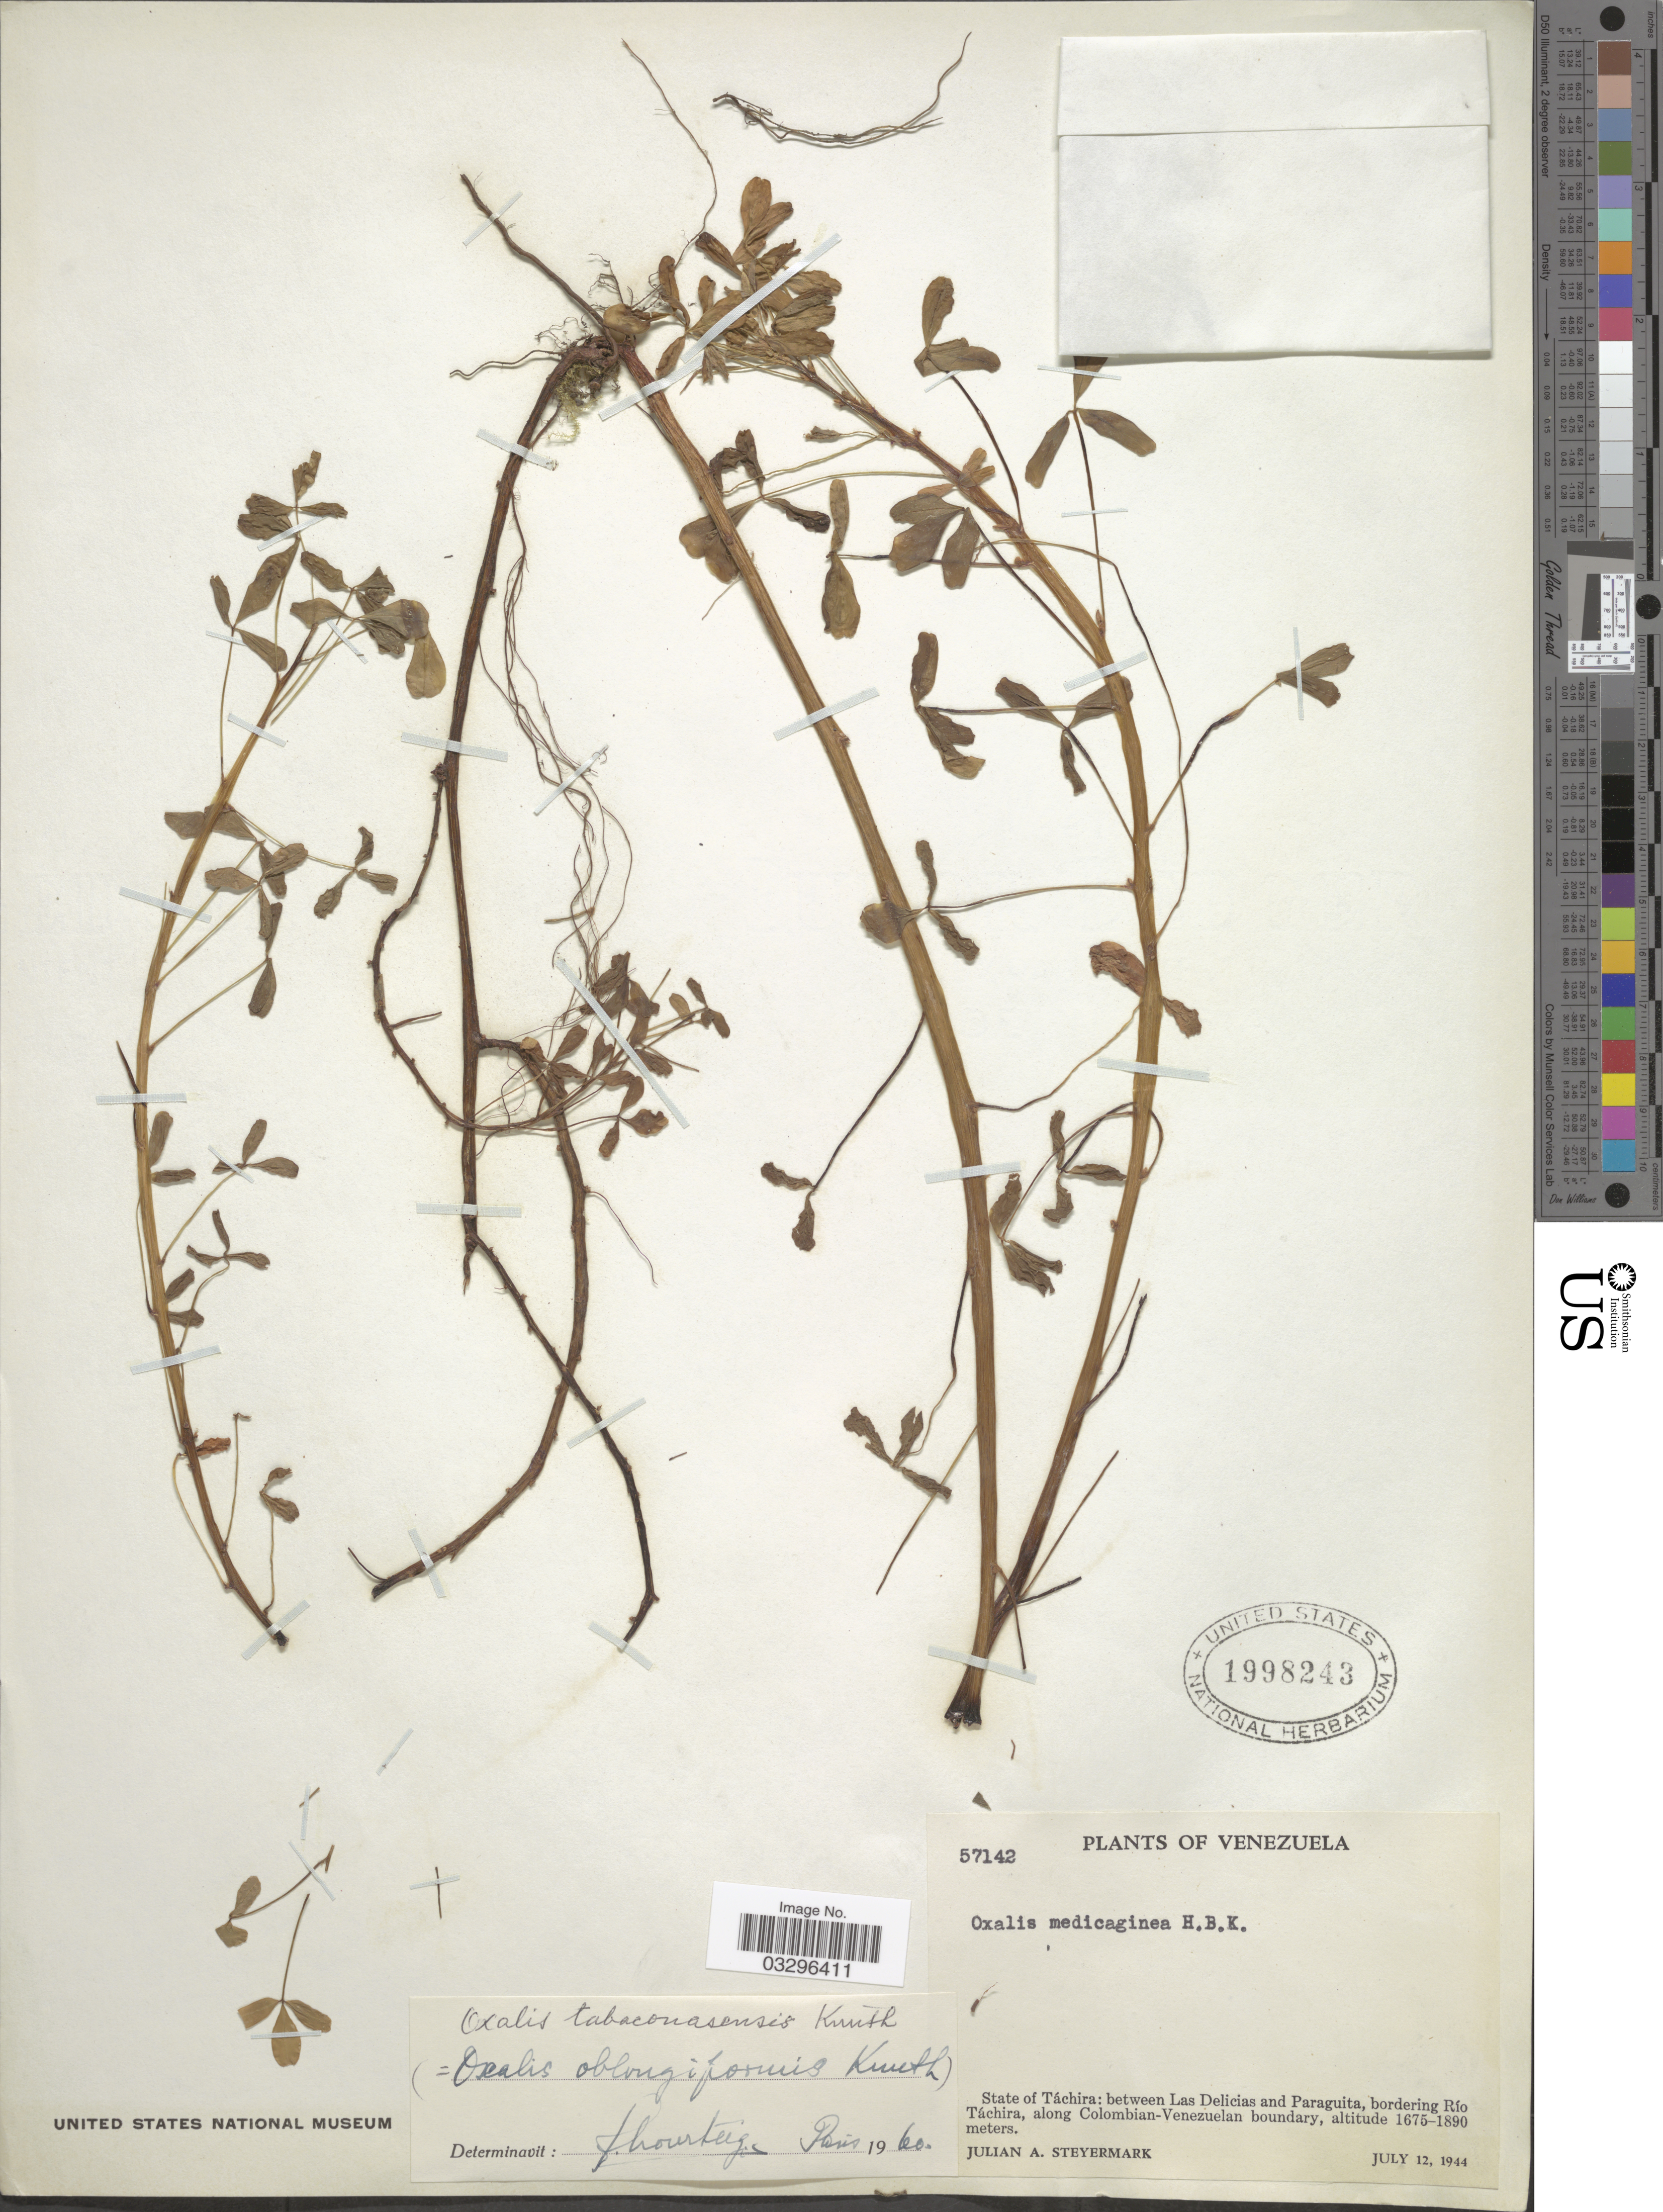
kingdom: Plantae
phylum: Tracheophyta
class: Magnoliopsida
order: Oxalidales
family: Oxalidaceae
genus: Oxalis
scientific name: Oxalis tabaconasensis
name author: R. Knuth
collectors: J. Steyermark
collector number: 57142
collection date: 1944-07-12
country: Venezuela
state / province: Tachira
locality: Between las Delicias and Paraguita, bordering Río Táchira, along Colombian-Venezuelan boundary.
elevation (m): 1675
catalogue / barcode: US 1998243